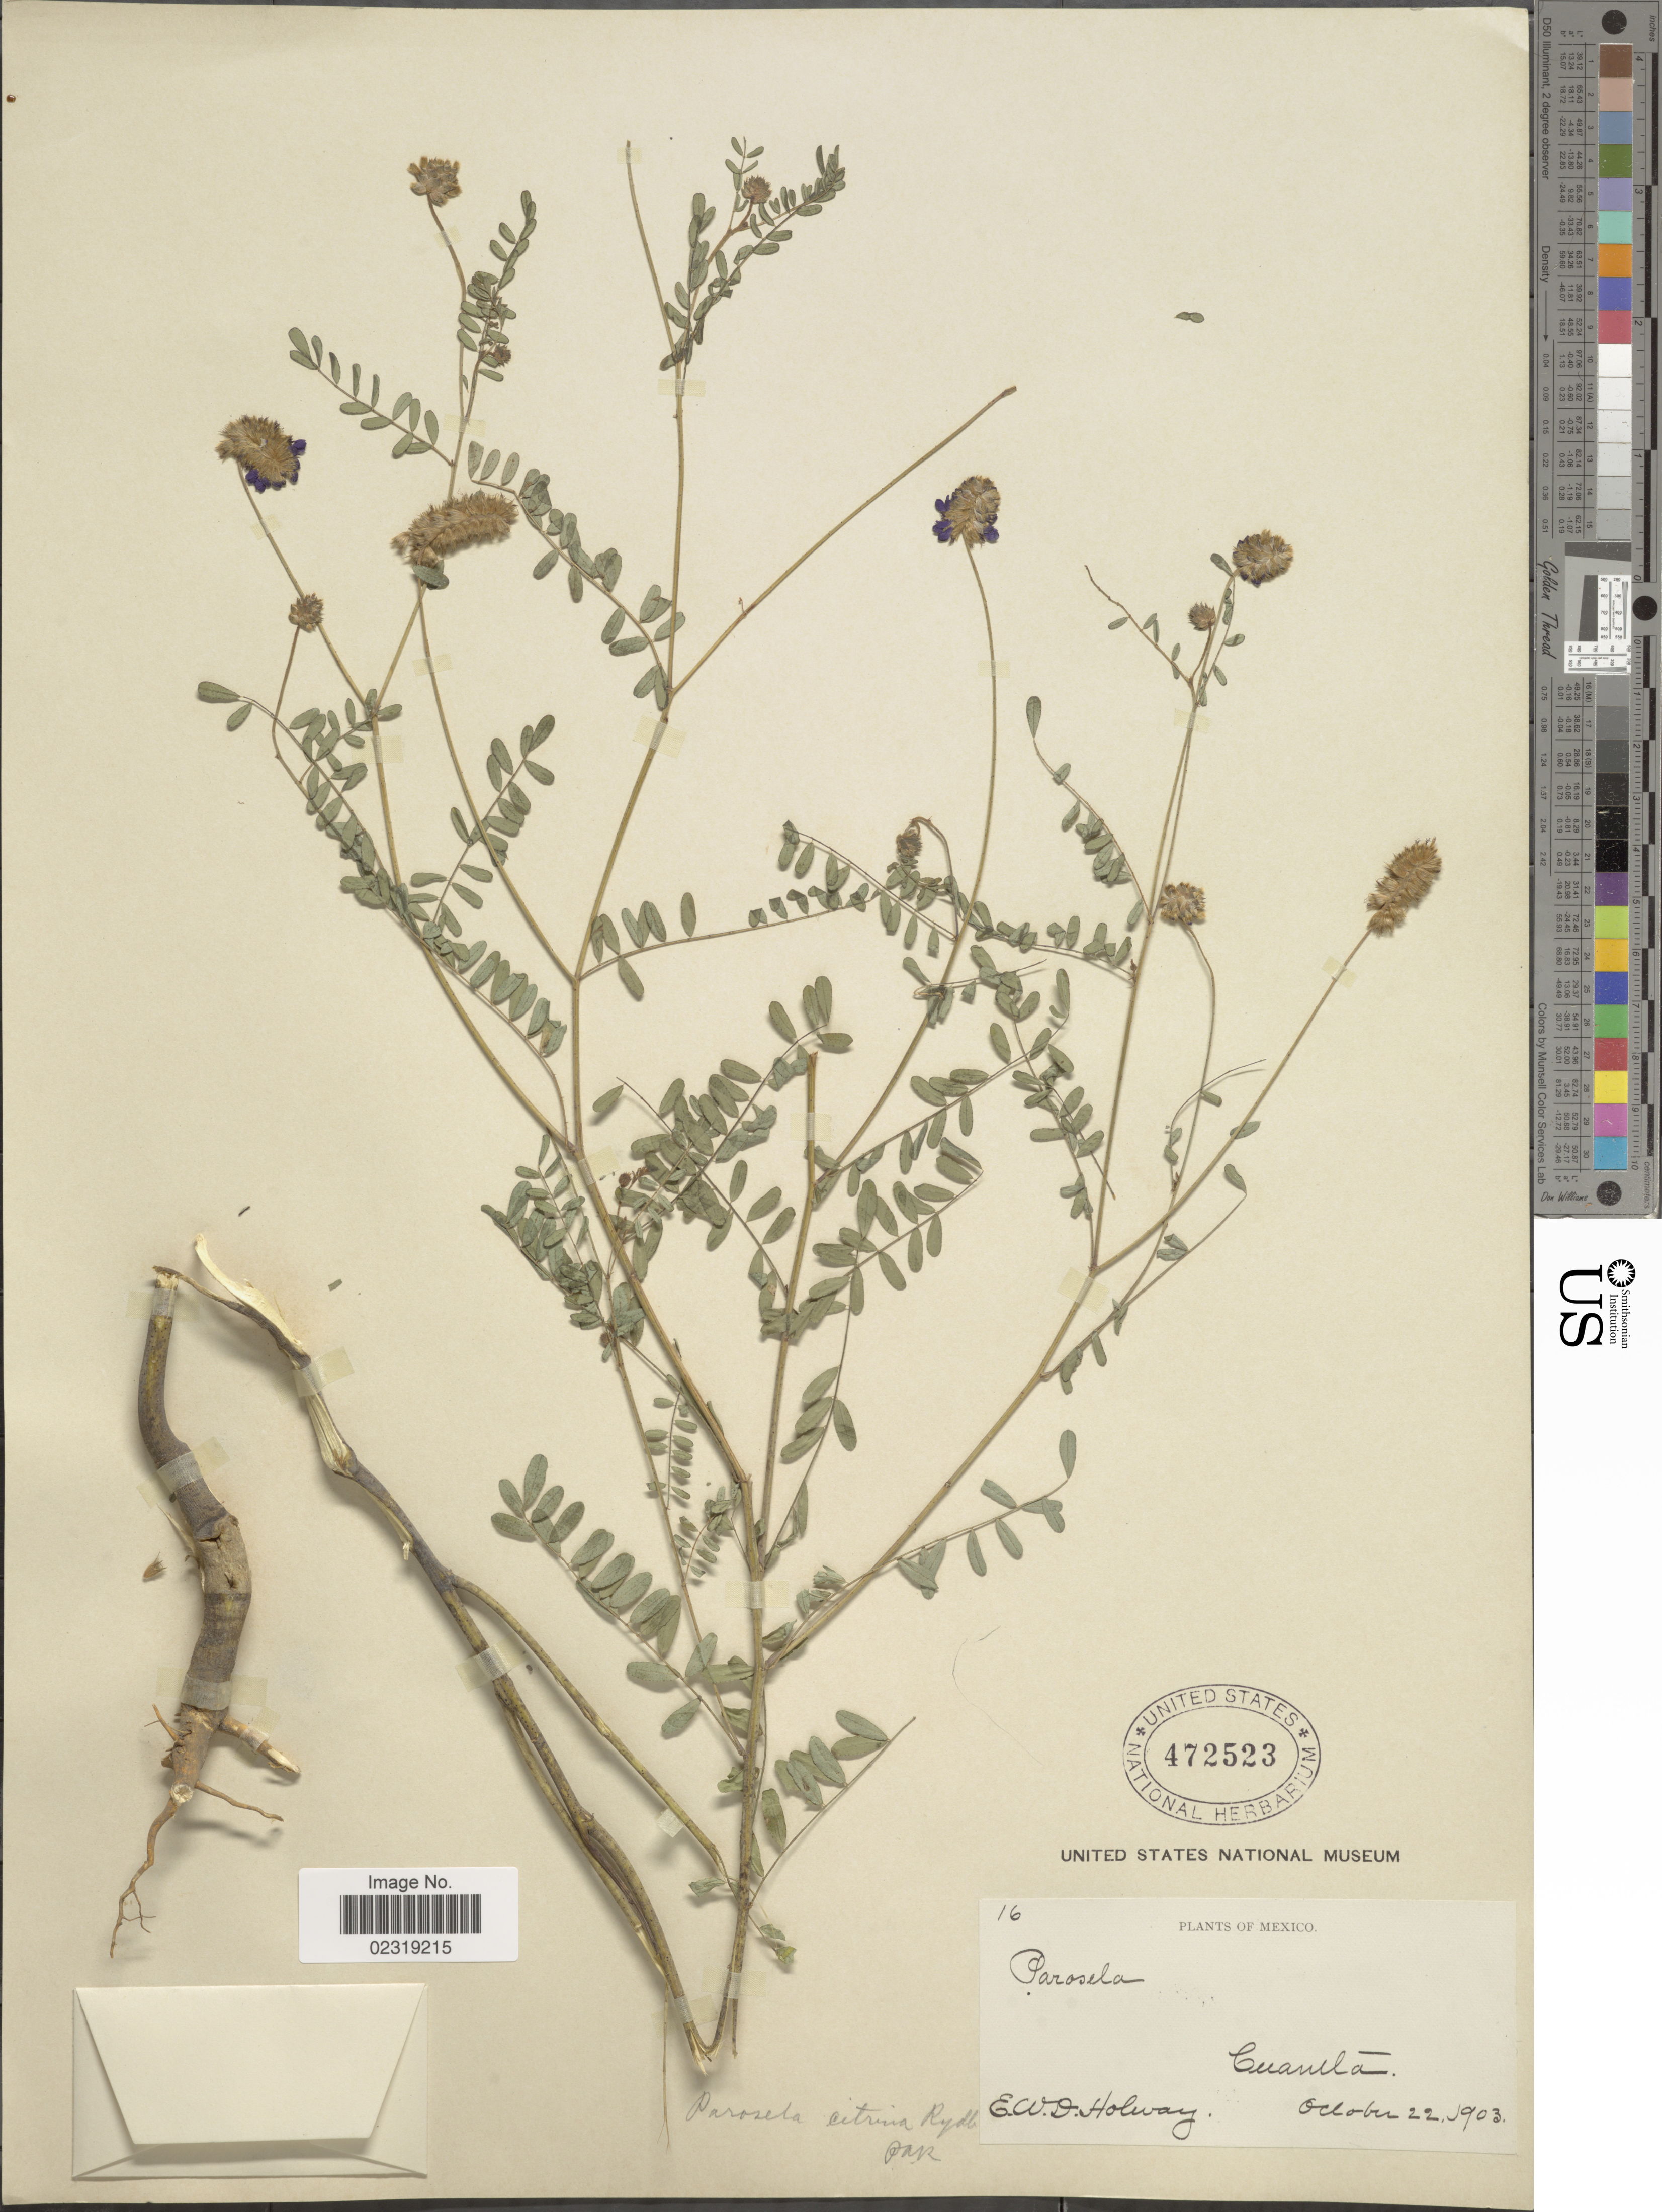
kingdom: Plantae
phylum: Tracheophyta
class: Magnoliopsida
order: Fabales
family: Fabaceae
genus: Dalea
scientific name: Dalea foliolosa var. citrina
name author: (Aiton) Barneby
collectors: E. W. D. Holway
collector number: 16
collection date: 1903-10-22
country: Mexico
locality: Cuantla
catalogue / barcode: US 472523